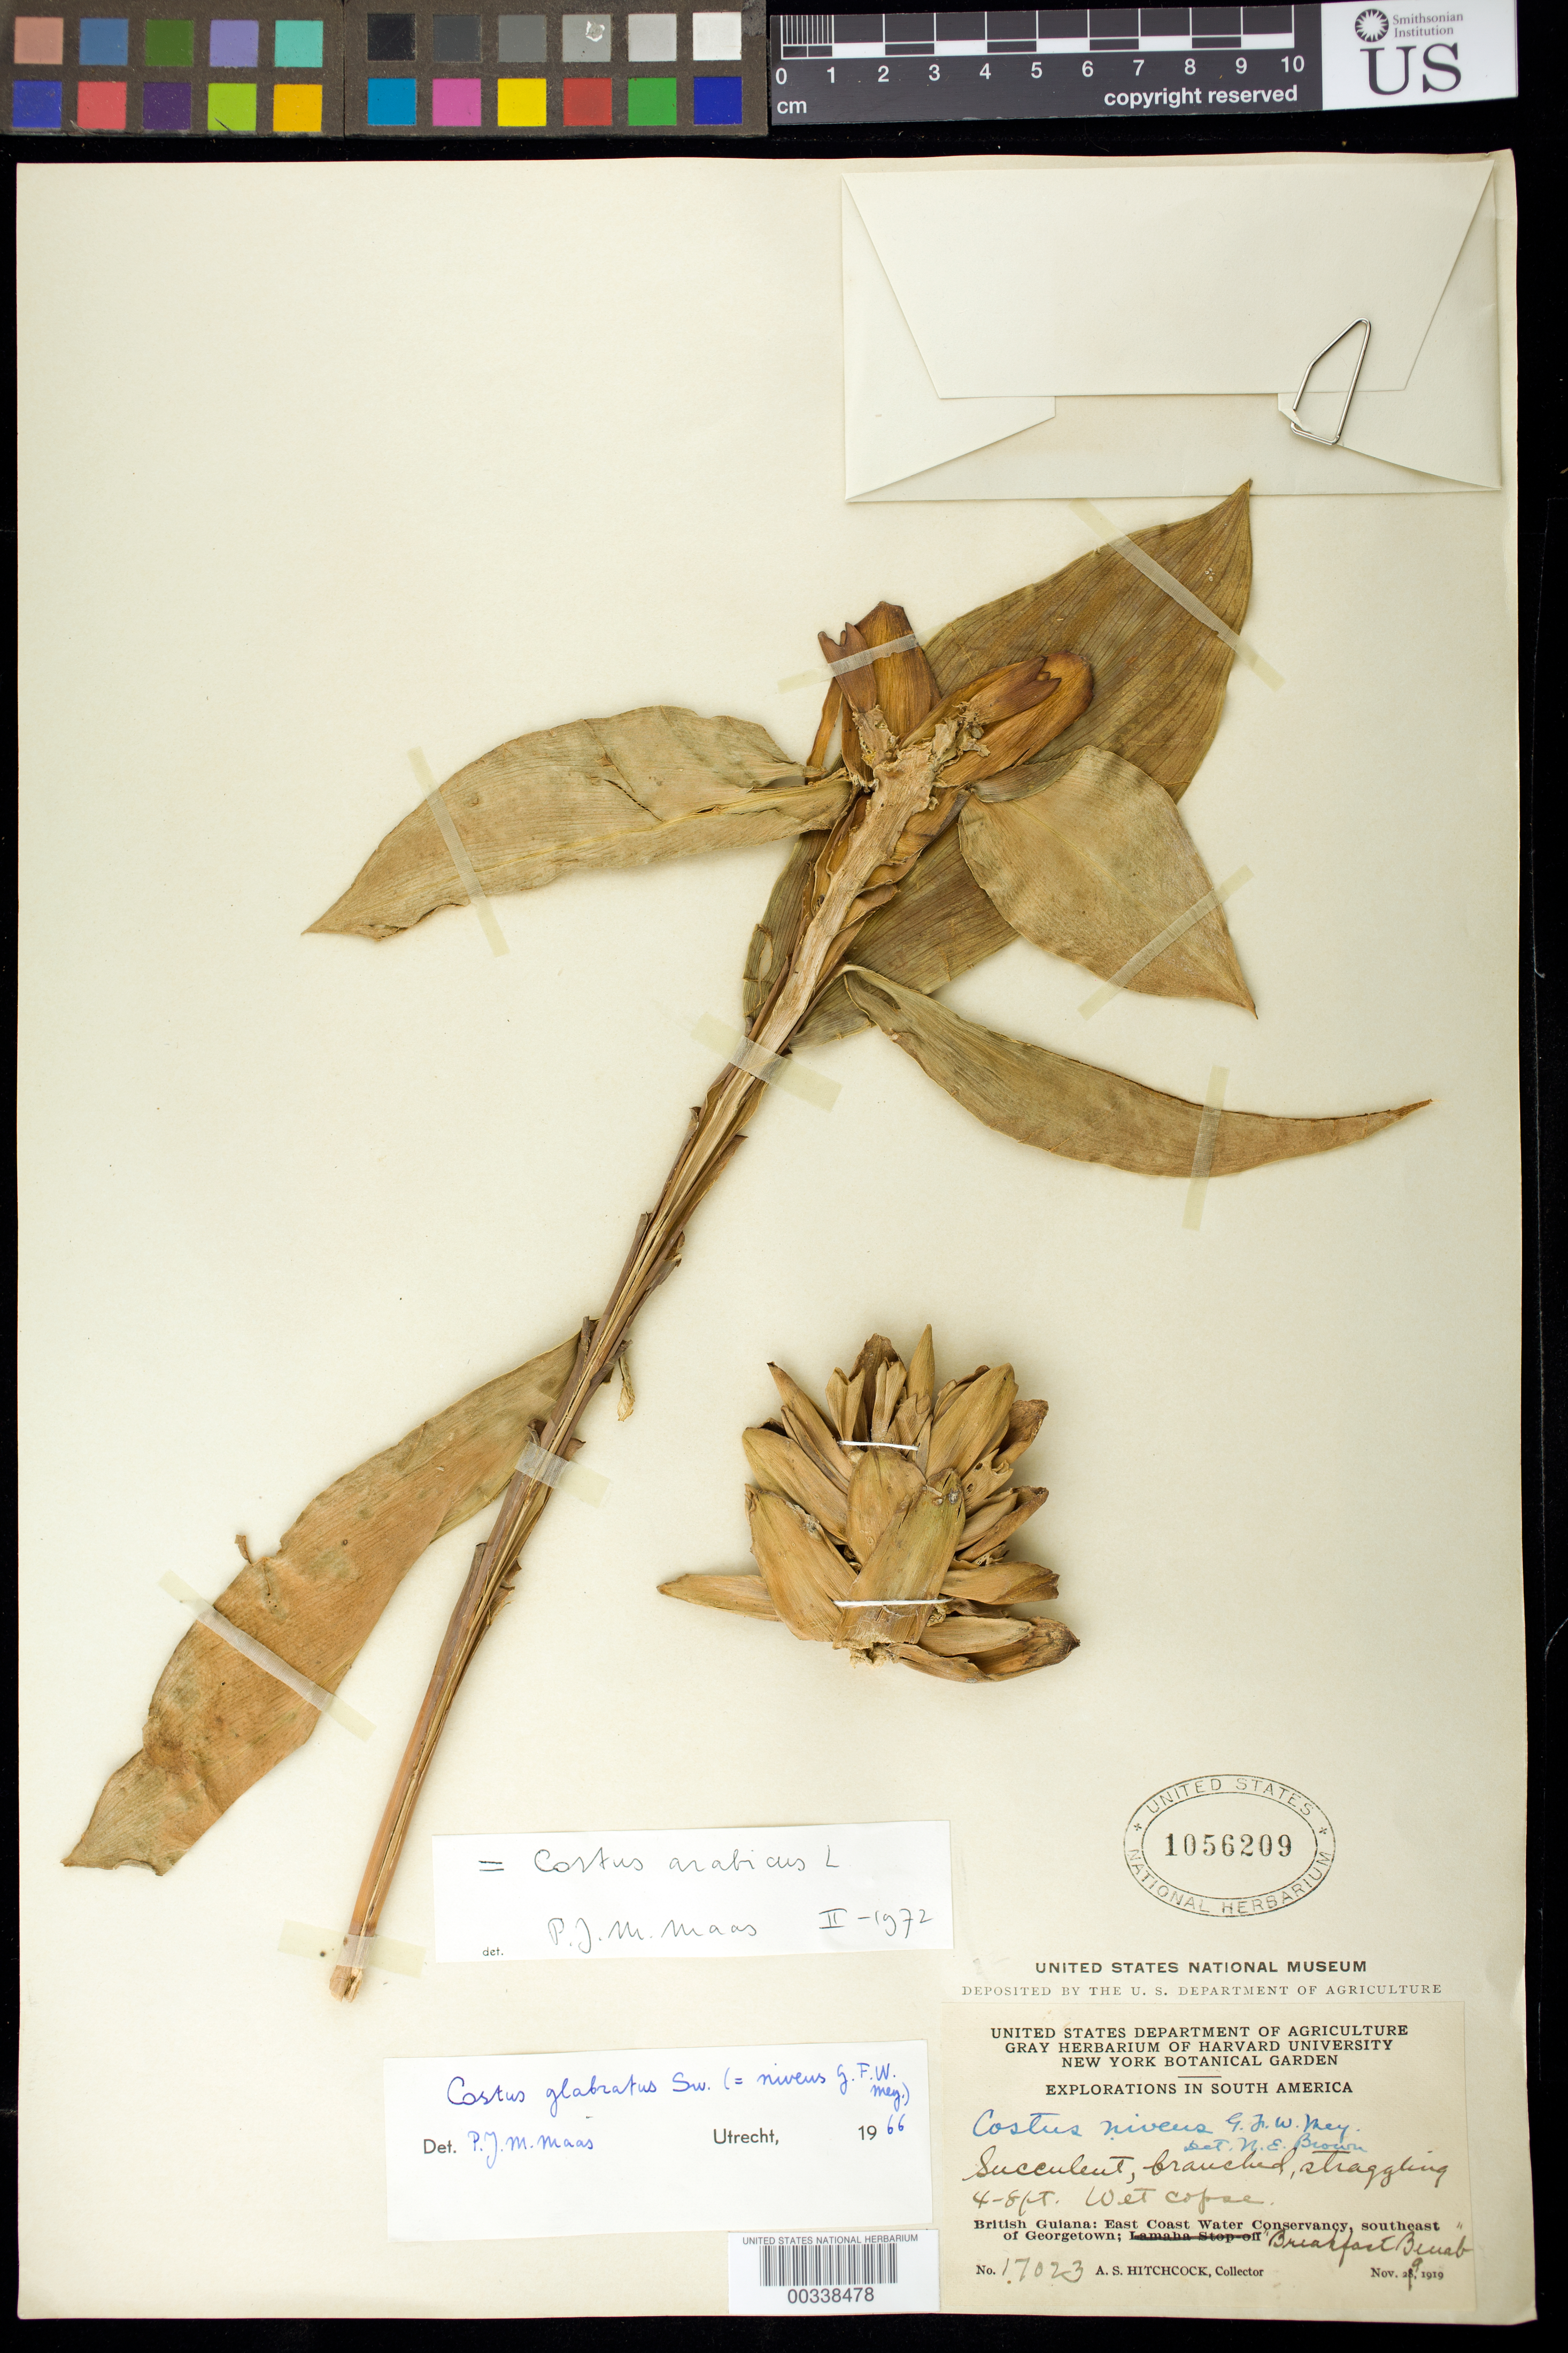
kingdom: Plantae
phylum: Tracheophyta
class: Liliopsida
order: Zingiberales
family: Costaceae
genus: Costus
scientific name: Costus arabicus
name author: L.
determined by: Maas, Paul J. M.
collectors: A. S. Hitchcock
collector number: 17023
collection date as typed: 29 Nov 1919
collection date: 1919-11-29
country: Guyana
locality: East coast water conservancy, se of georgetown; breakfast beuab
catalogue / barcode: US 1056209